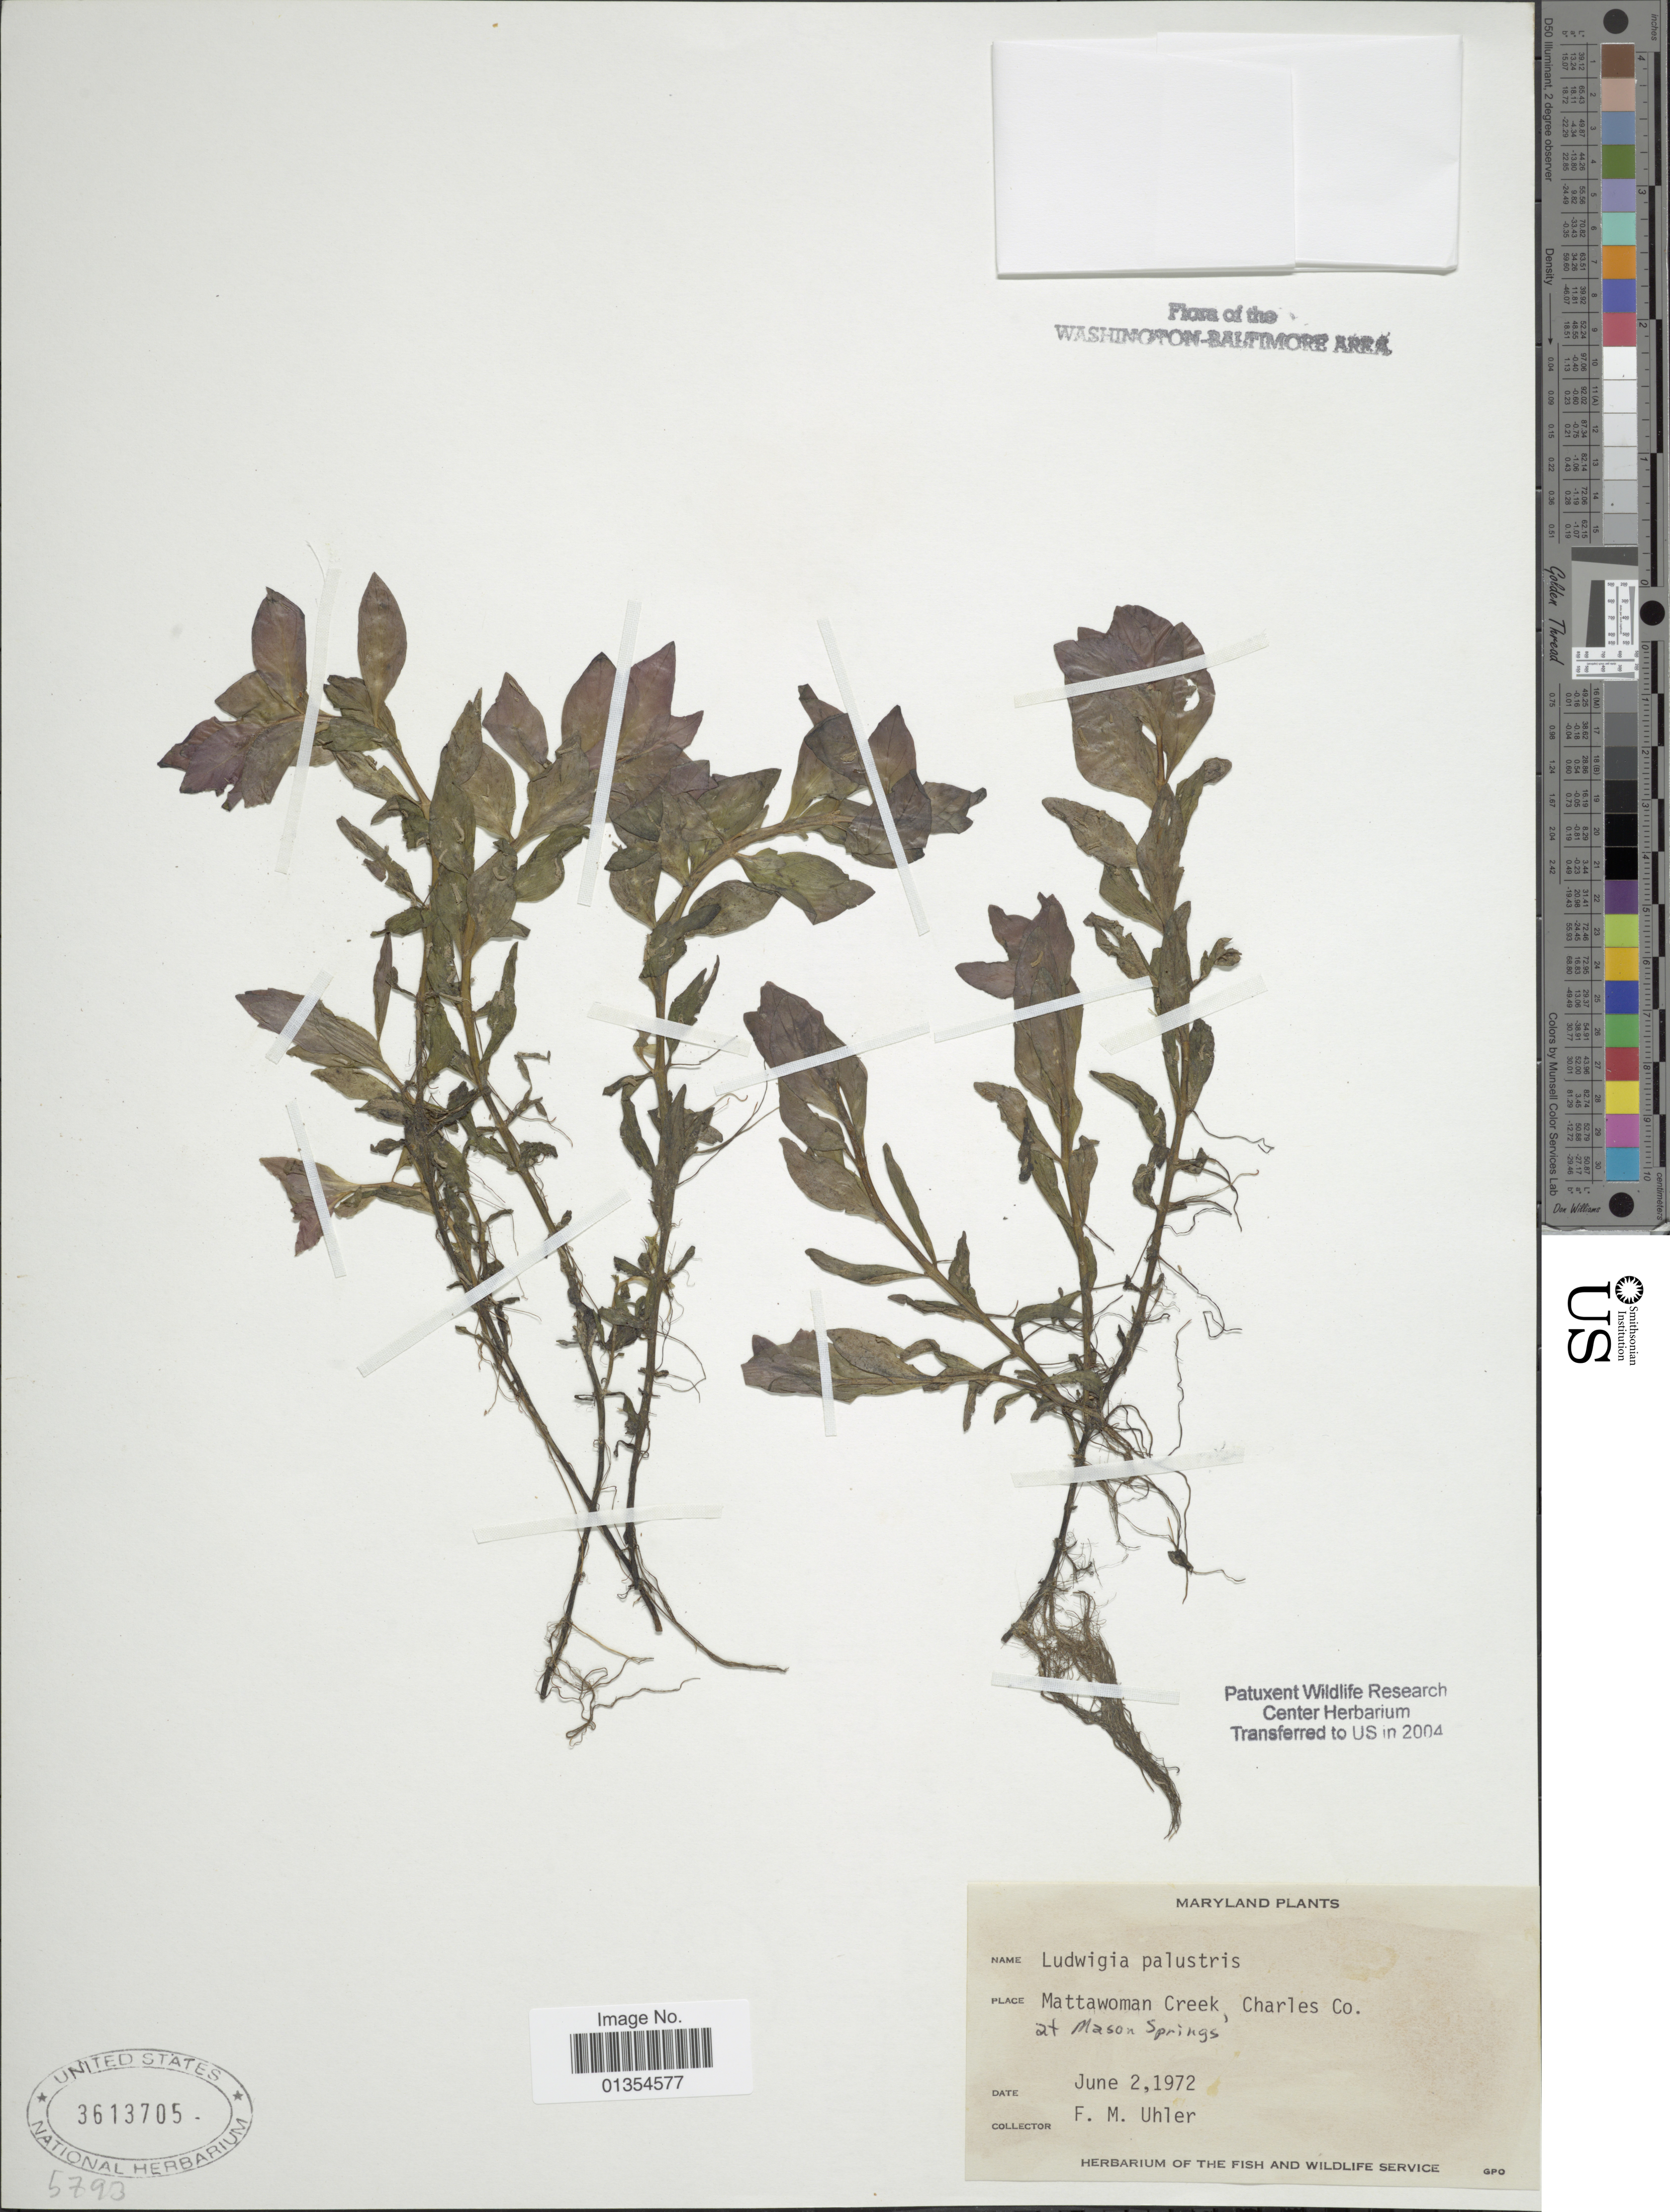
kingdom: Plantae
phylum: Tracheophyta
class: Magnoliopsida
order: Myrtales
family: Onagraceae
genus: Ludwigia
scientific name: Ludwigia palustris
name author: (L.) Elliott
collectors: F. M. Uhler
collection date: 1972-06-02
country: United States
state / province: Maryland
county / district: Charles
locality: Mattawoman Creek, Charles Co at Mason Springs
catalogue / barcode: US 3613705